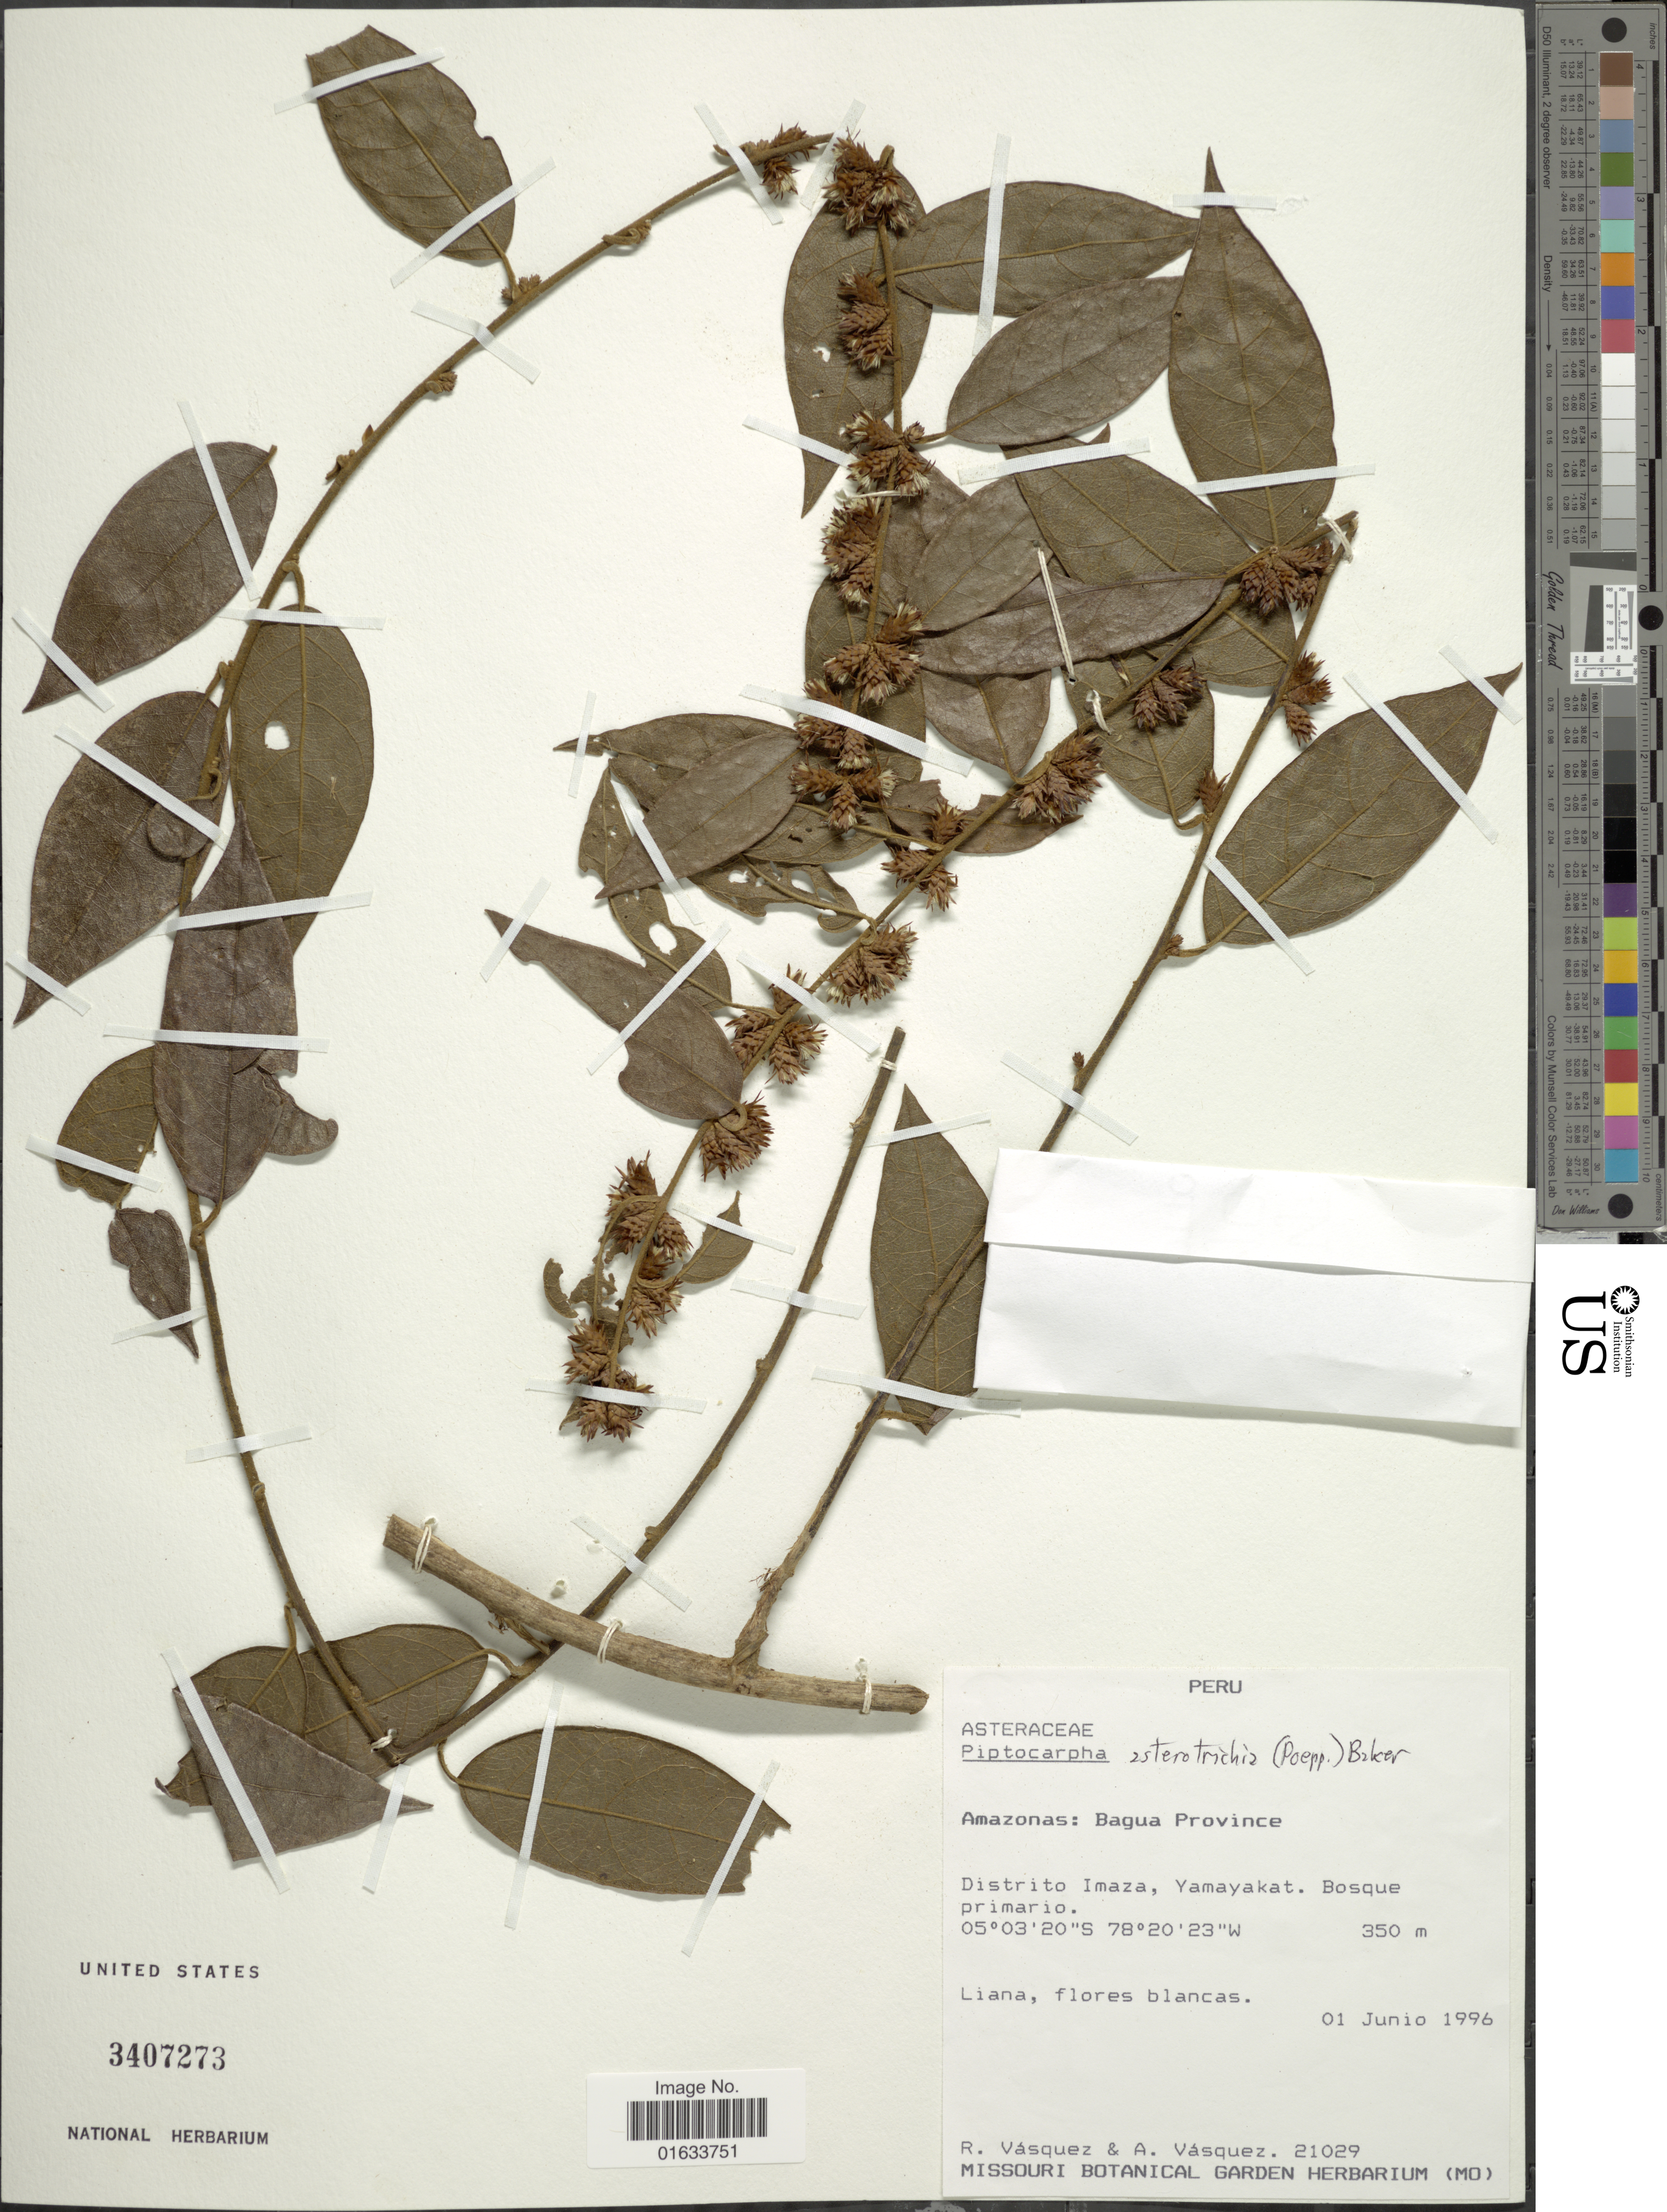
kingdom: Plantae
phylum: Tracheophyta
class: Magnoliopsida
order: Asterales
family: Asteraceae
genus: Piptocarpha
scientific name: Piptocarpha asterotrichia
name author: (Poepp.) Baker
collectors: R. Vásquez & A. Vasquez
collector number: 21029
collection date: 1996-06-01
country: Peru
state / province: Amazonas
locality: Amazonas: Bagua Province. Distrito Imaza, Yamayakat.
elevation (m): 350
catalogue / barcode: US 3407273